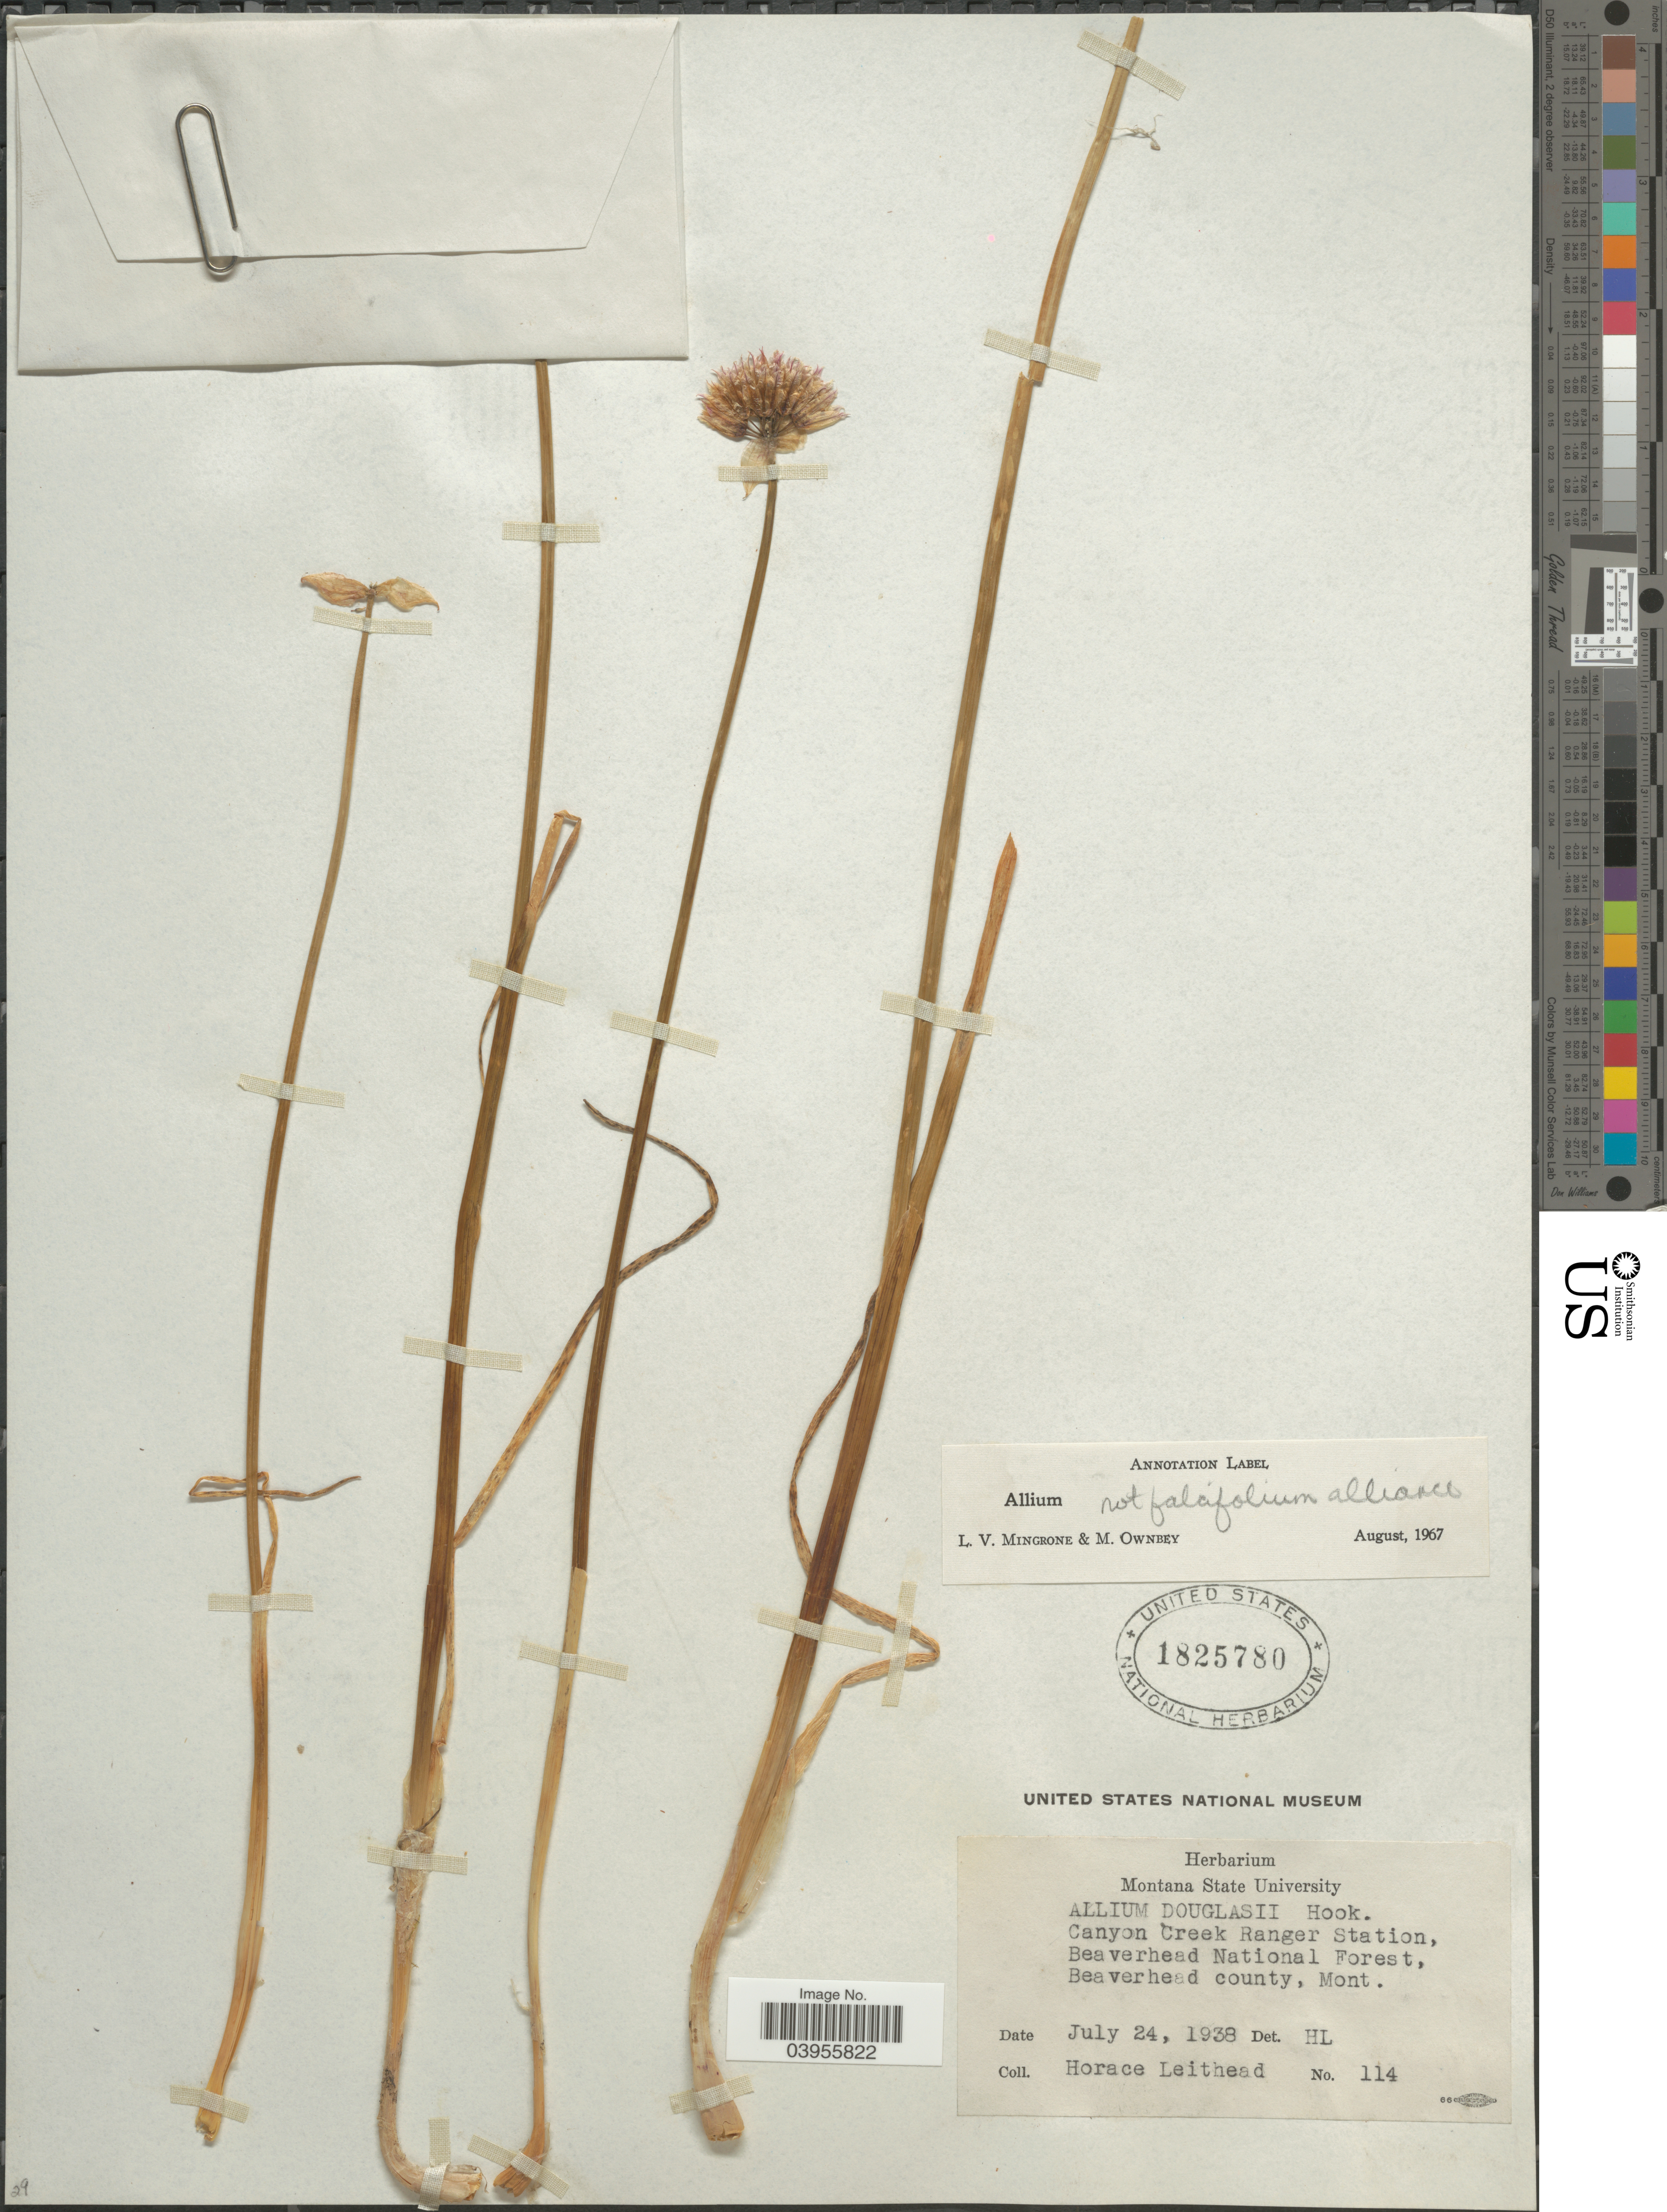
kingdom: Plantae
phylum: Tracheophyta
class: Liliopsida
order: Asparagales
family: Amaryllidaceae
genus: Allium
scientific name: Allium douglasii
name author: Hook.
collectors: H. Leithead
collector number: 114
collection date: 1938-07-24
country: United States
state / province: Montana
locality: Canyon Creek Ranger Station, Beaverhead National Forest, Beaverhead county.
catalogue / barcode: US 1825780